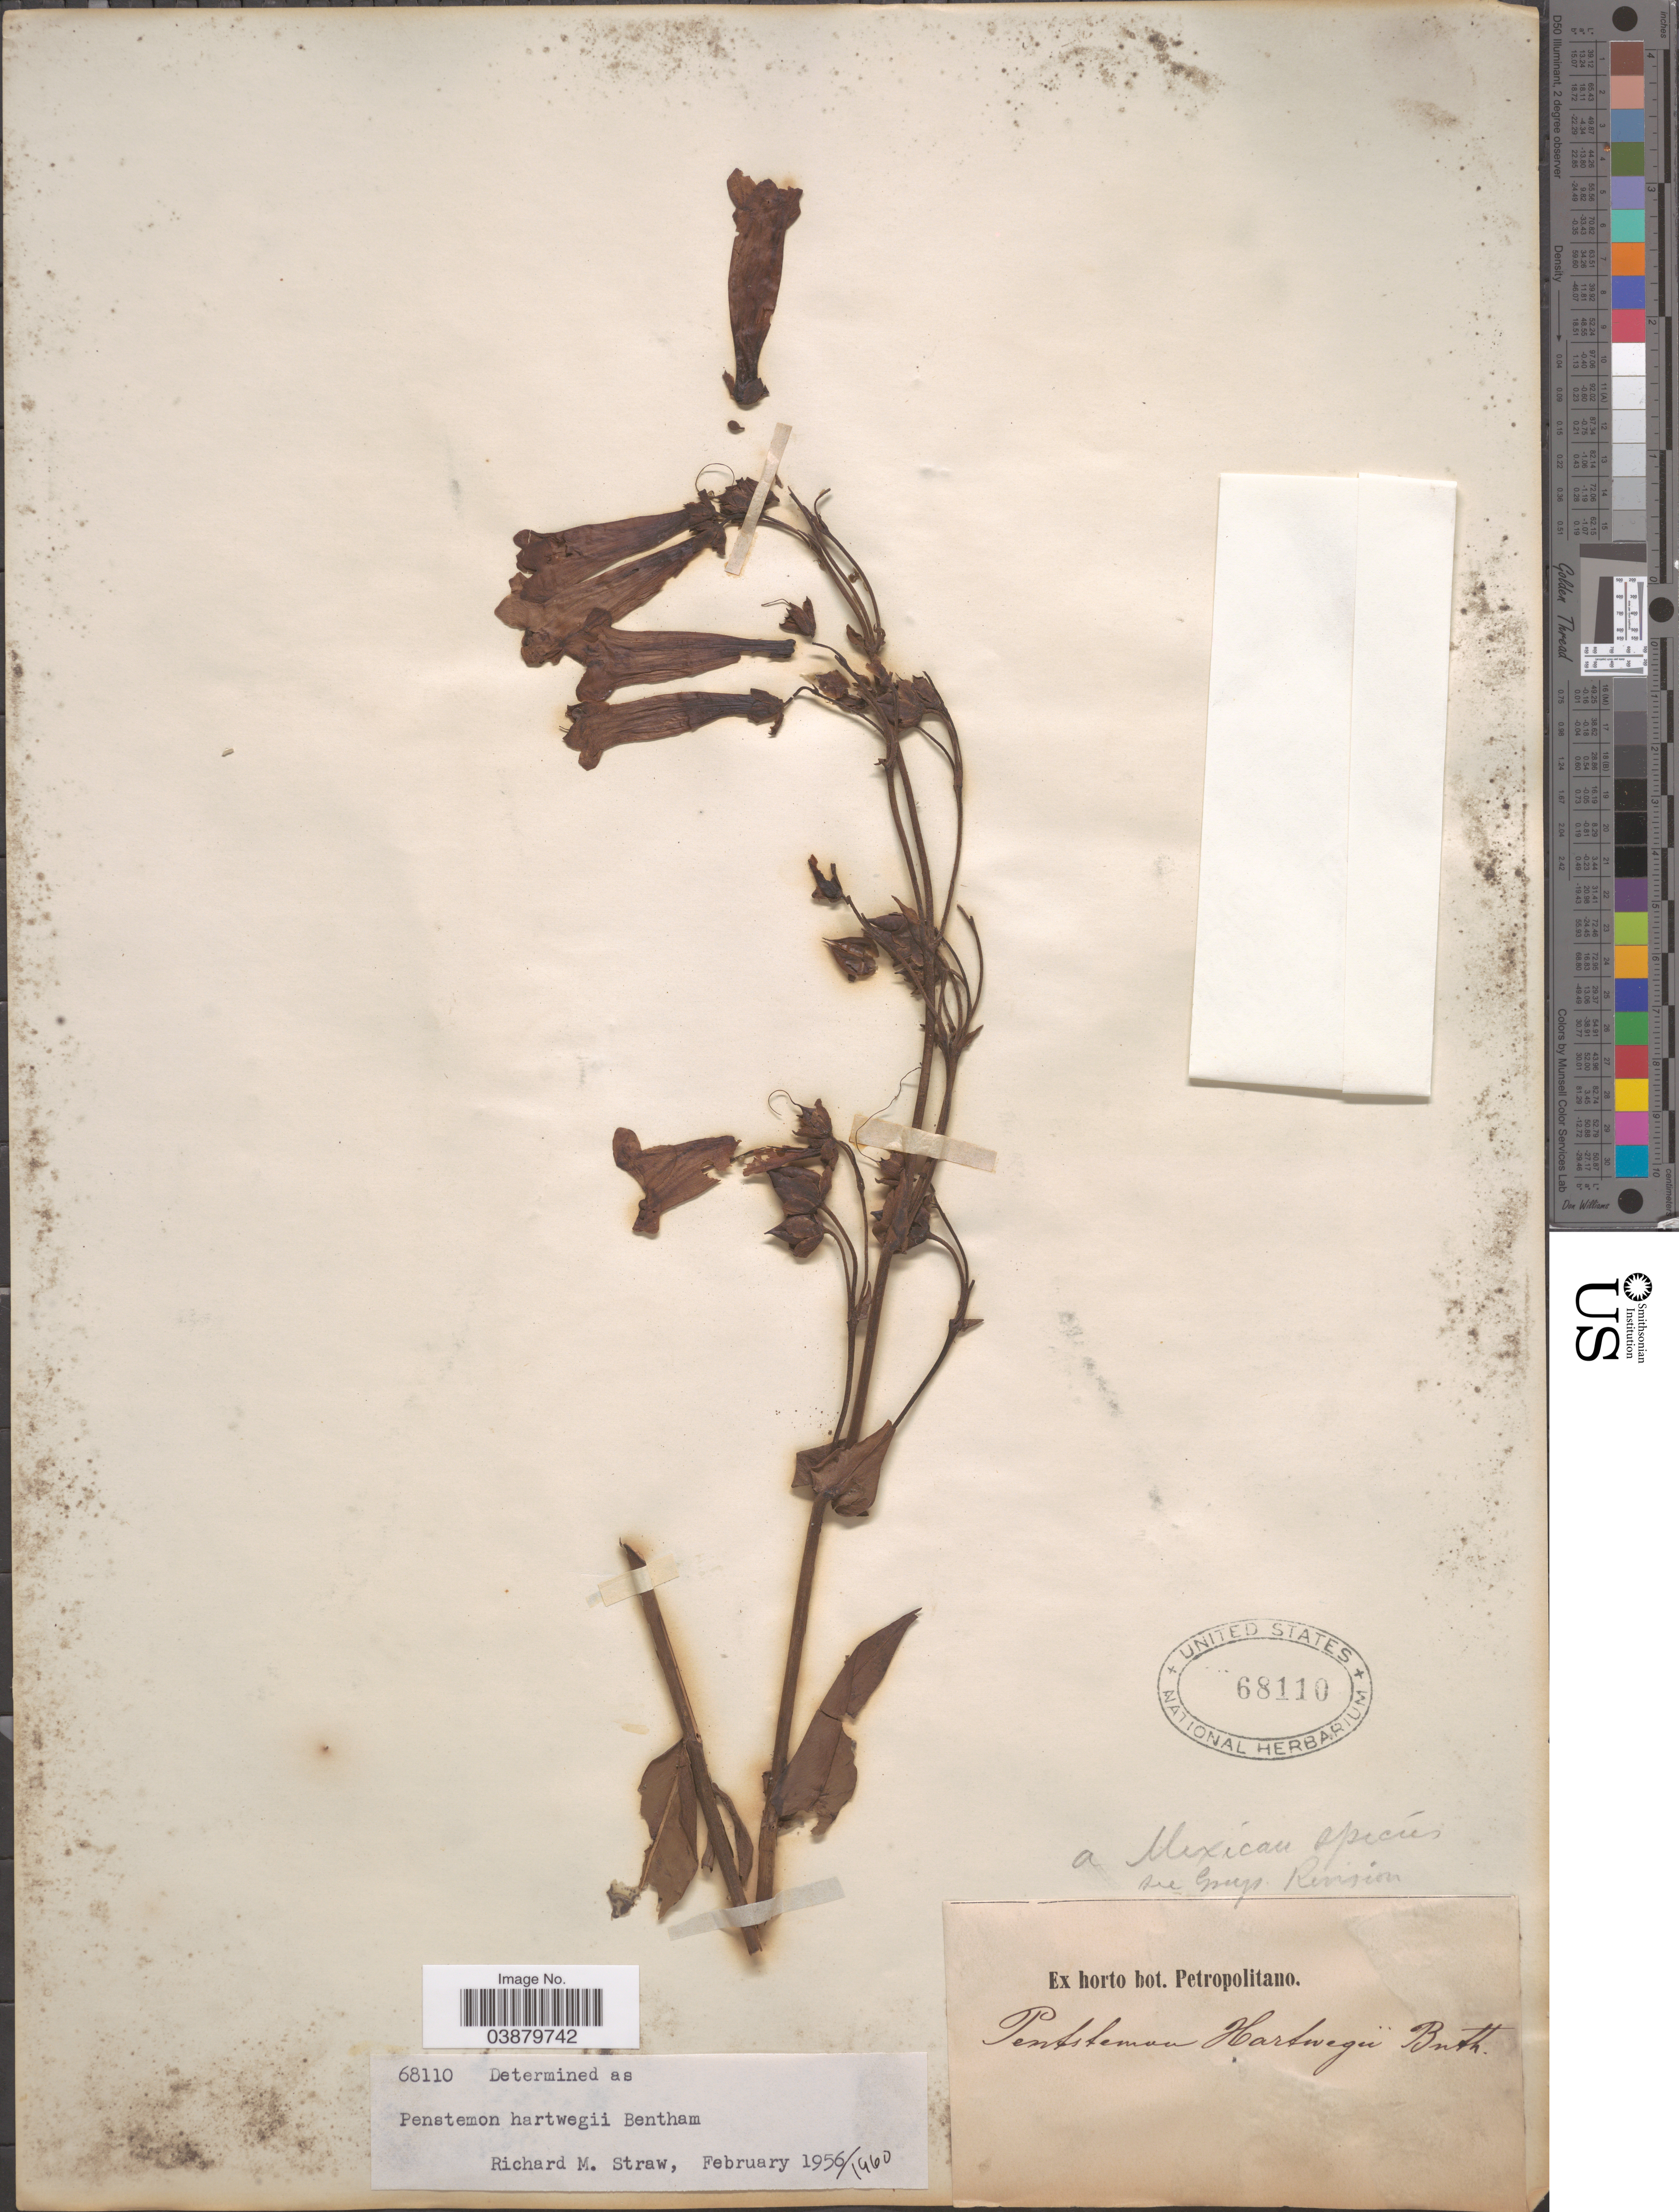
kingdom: Plantae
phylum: Tracheophyta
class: Magnoliopsida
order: Lamiales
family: Plantaginaceae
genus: Penstemon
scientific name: Penstemon hartwegi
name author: Benth.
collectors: ex Horto Bot. Petropolitano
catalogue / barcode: US 68110